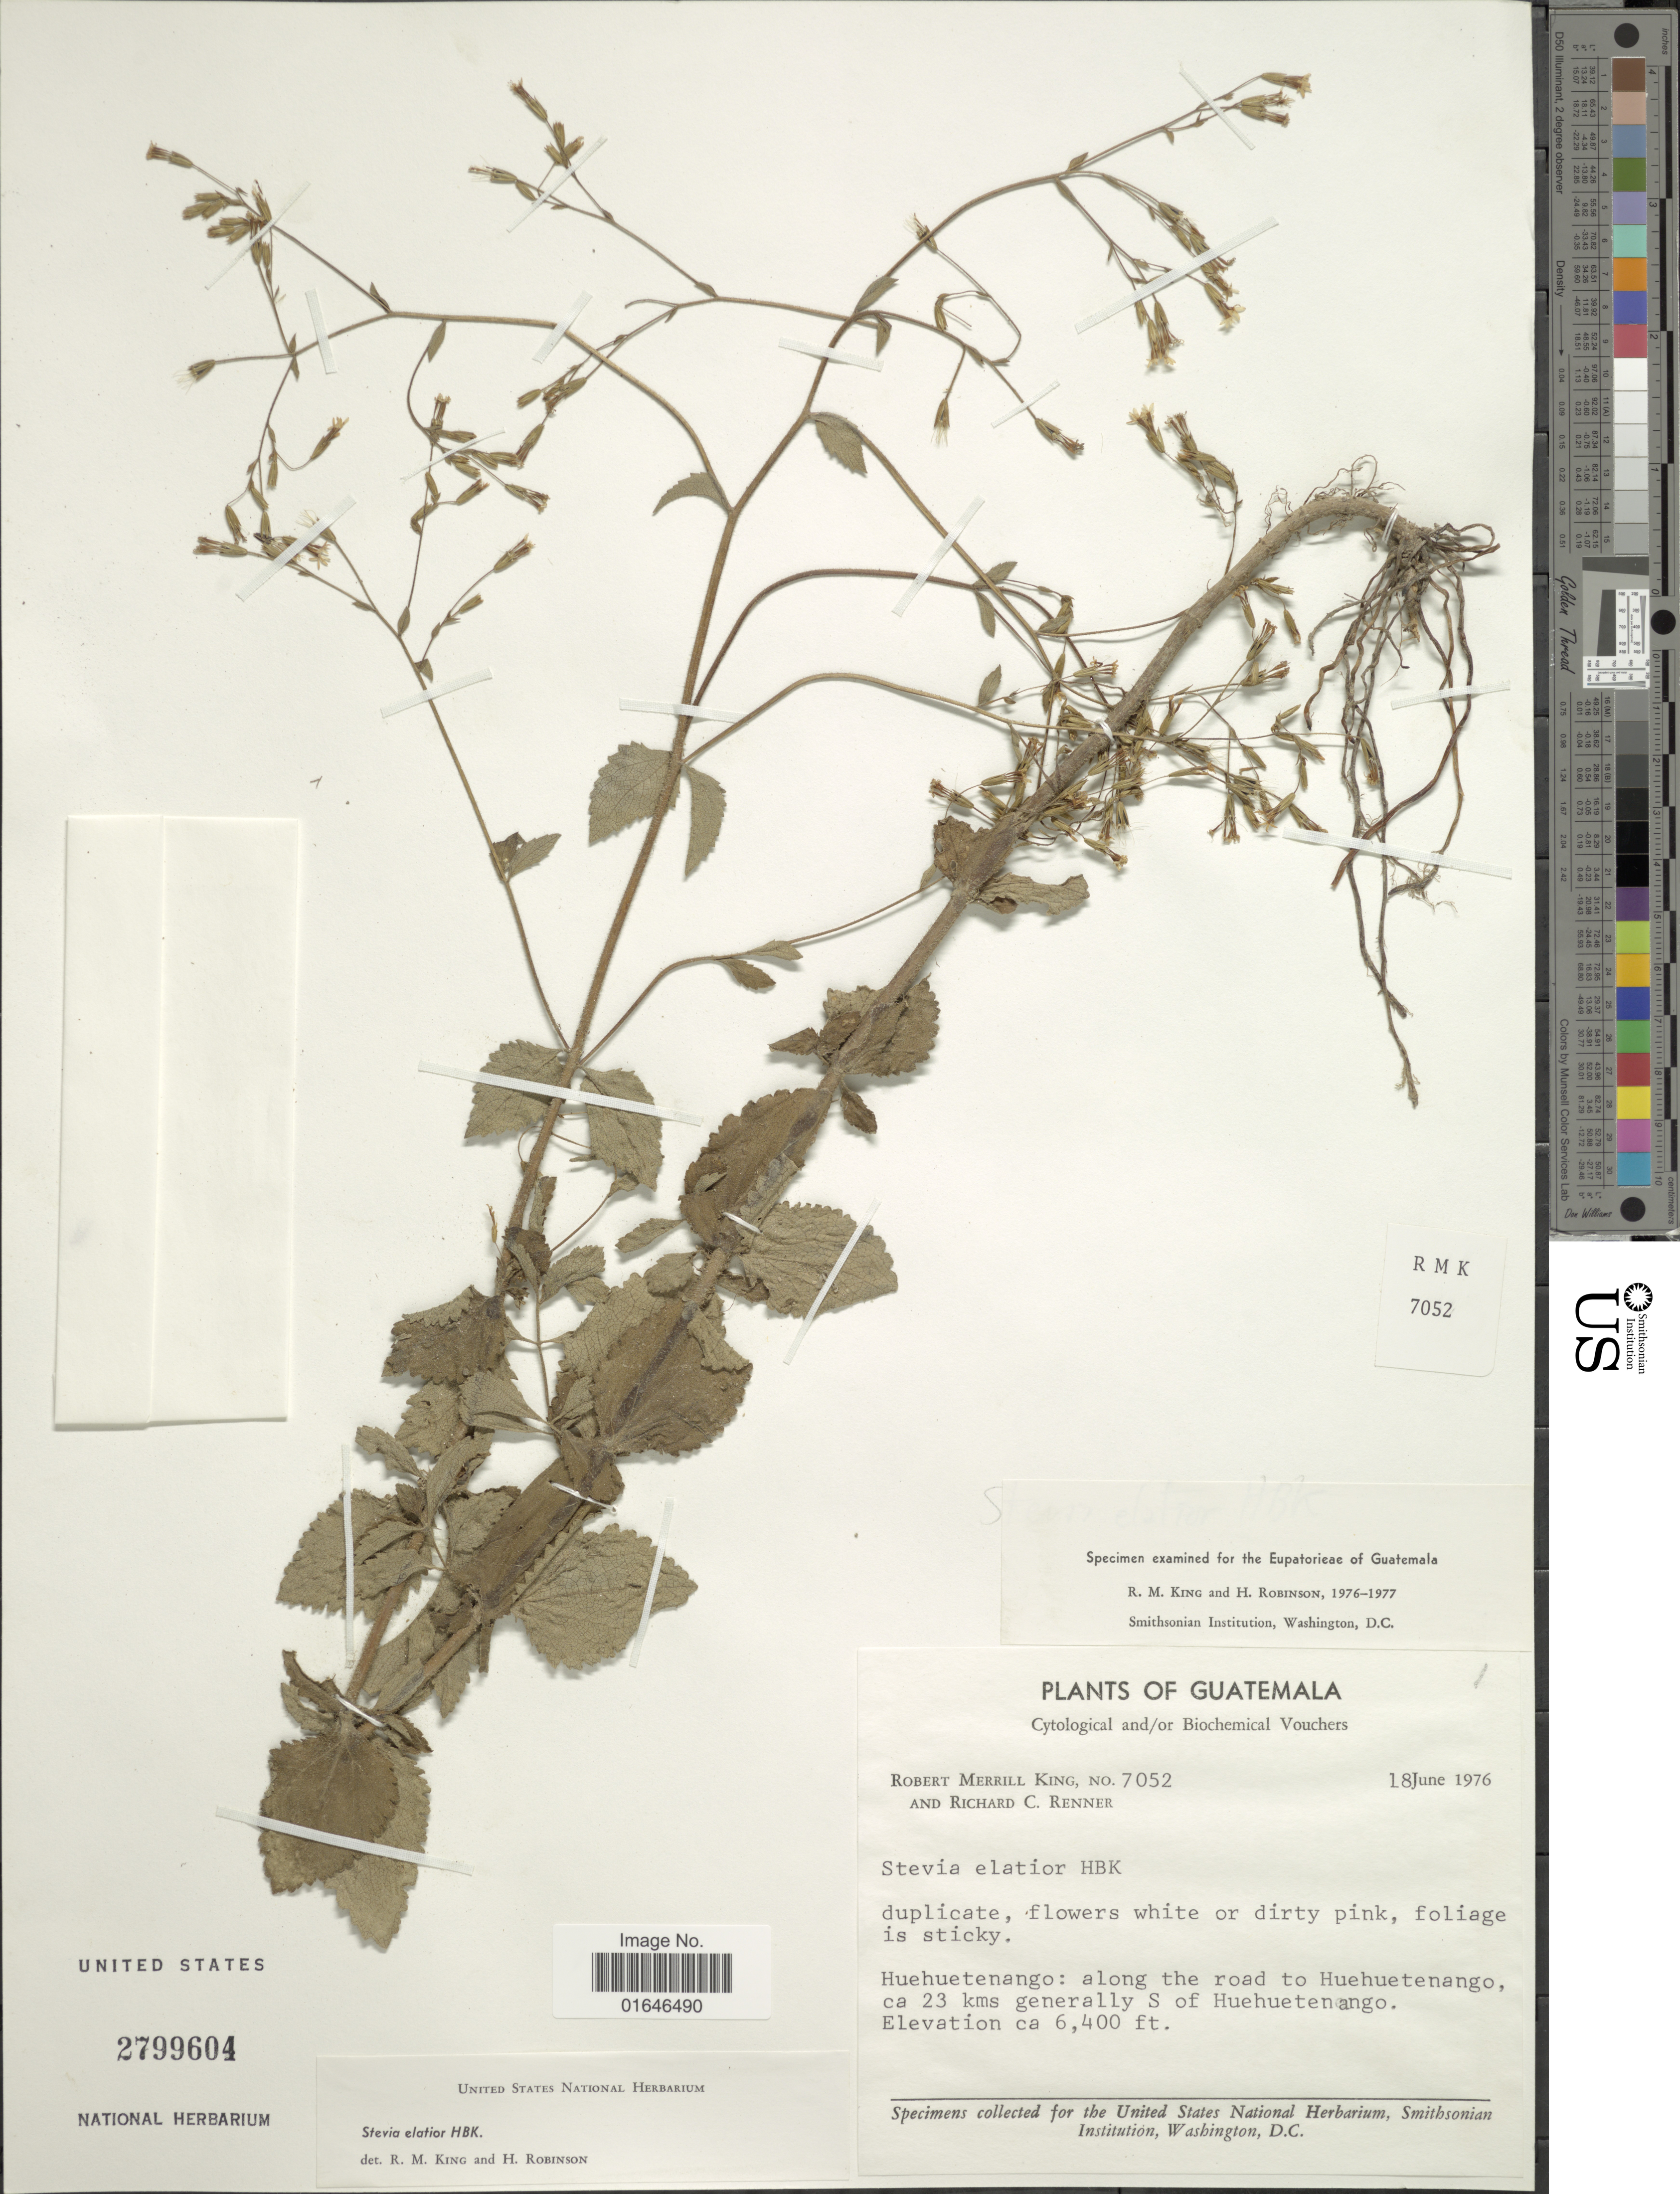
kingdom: Plantae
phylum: Tracheophyta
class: Magnoliopsida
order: Asterales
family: Asteraceae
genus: Stevia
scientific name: Stevia elatior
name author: Kunth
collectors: R. M. King & R. C. Renner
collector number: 7052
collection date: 1976-06-18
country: Guatemala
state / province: Huehuetenango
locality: Along the road to Huehuetenango ca 23 km gererally S of Huehuetenango.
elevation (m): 1951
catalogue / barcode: US 2799604